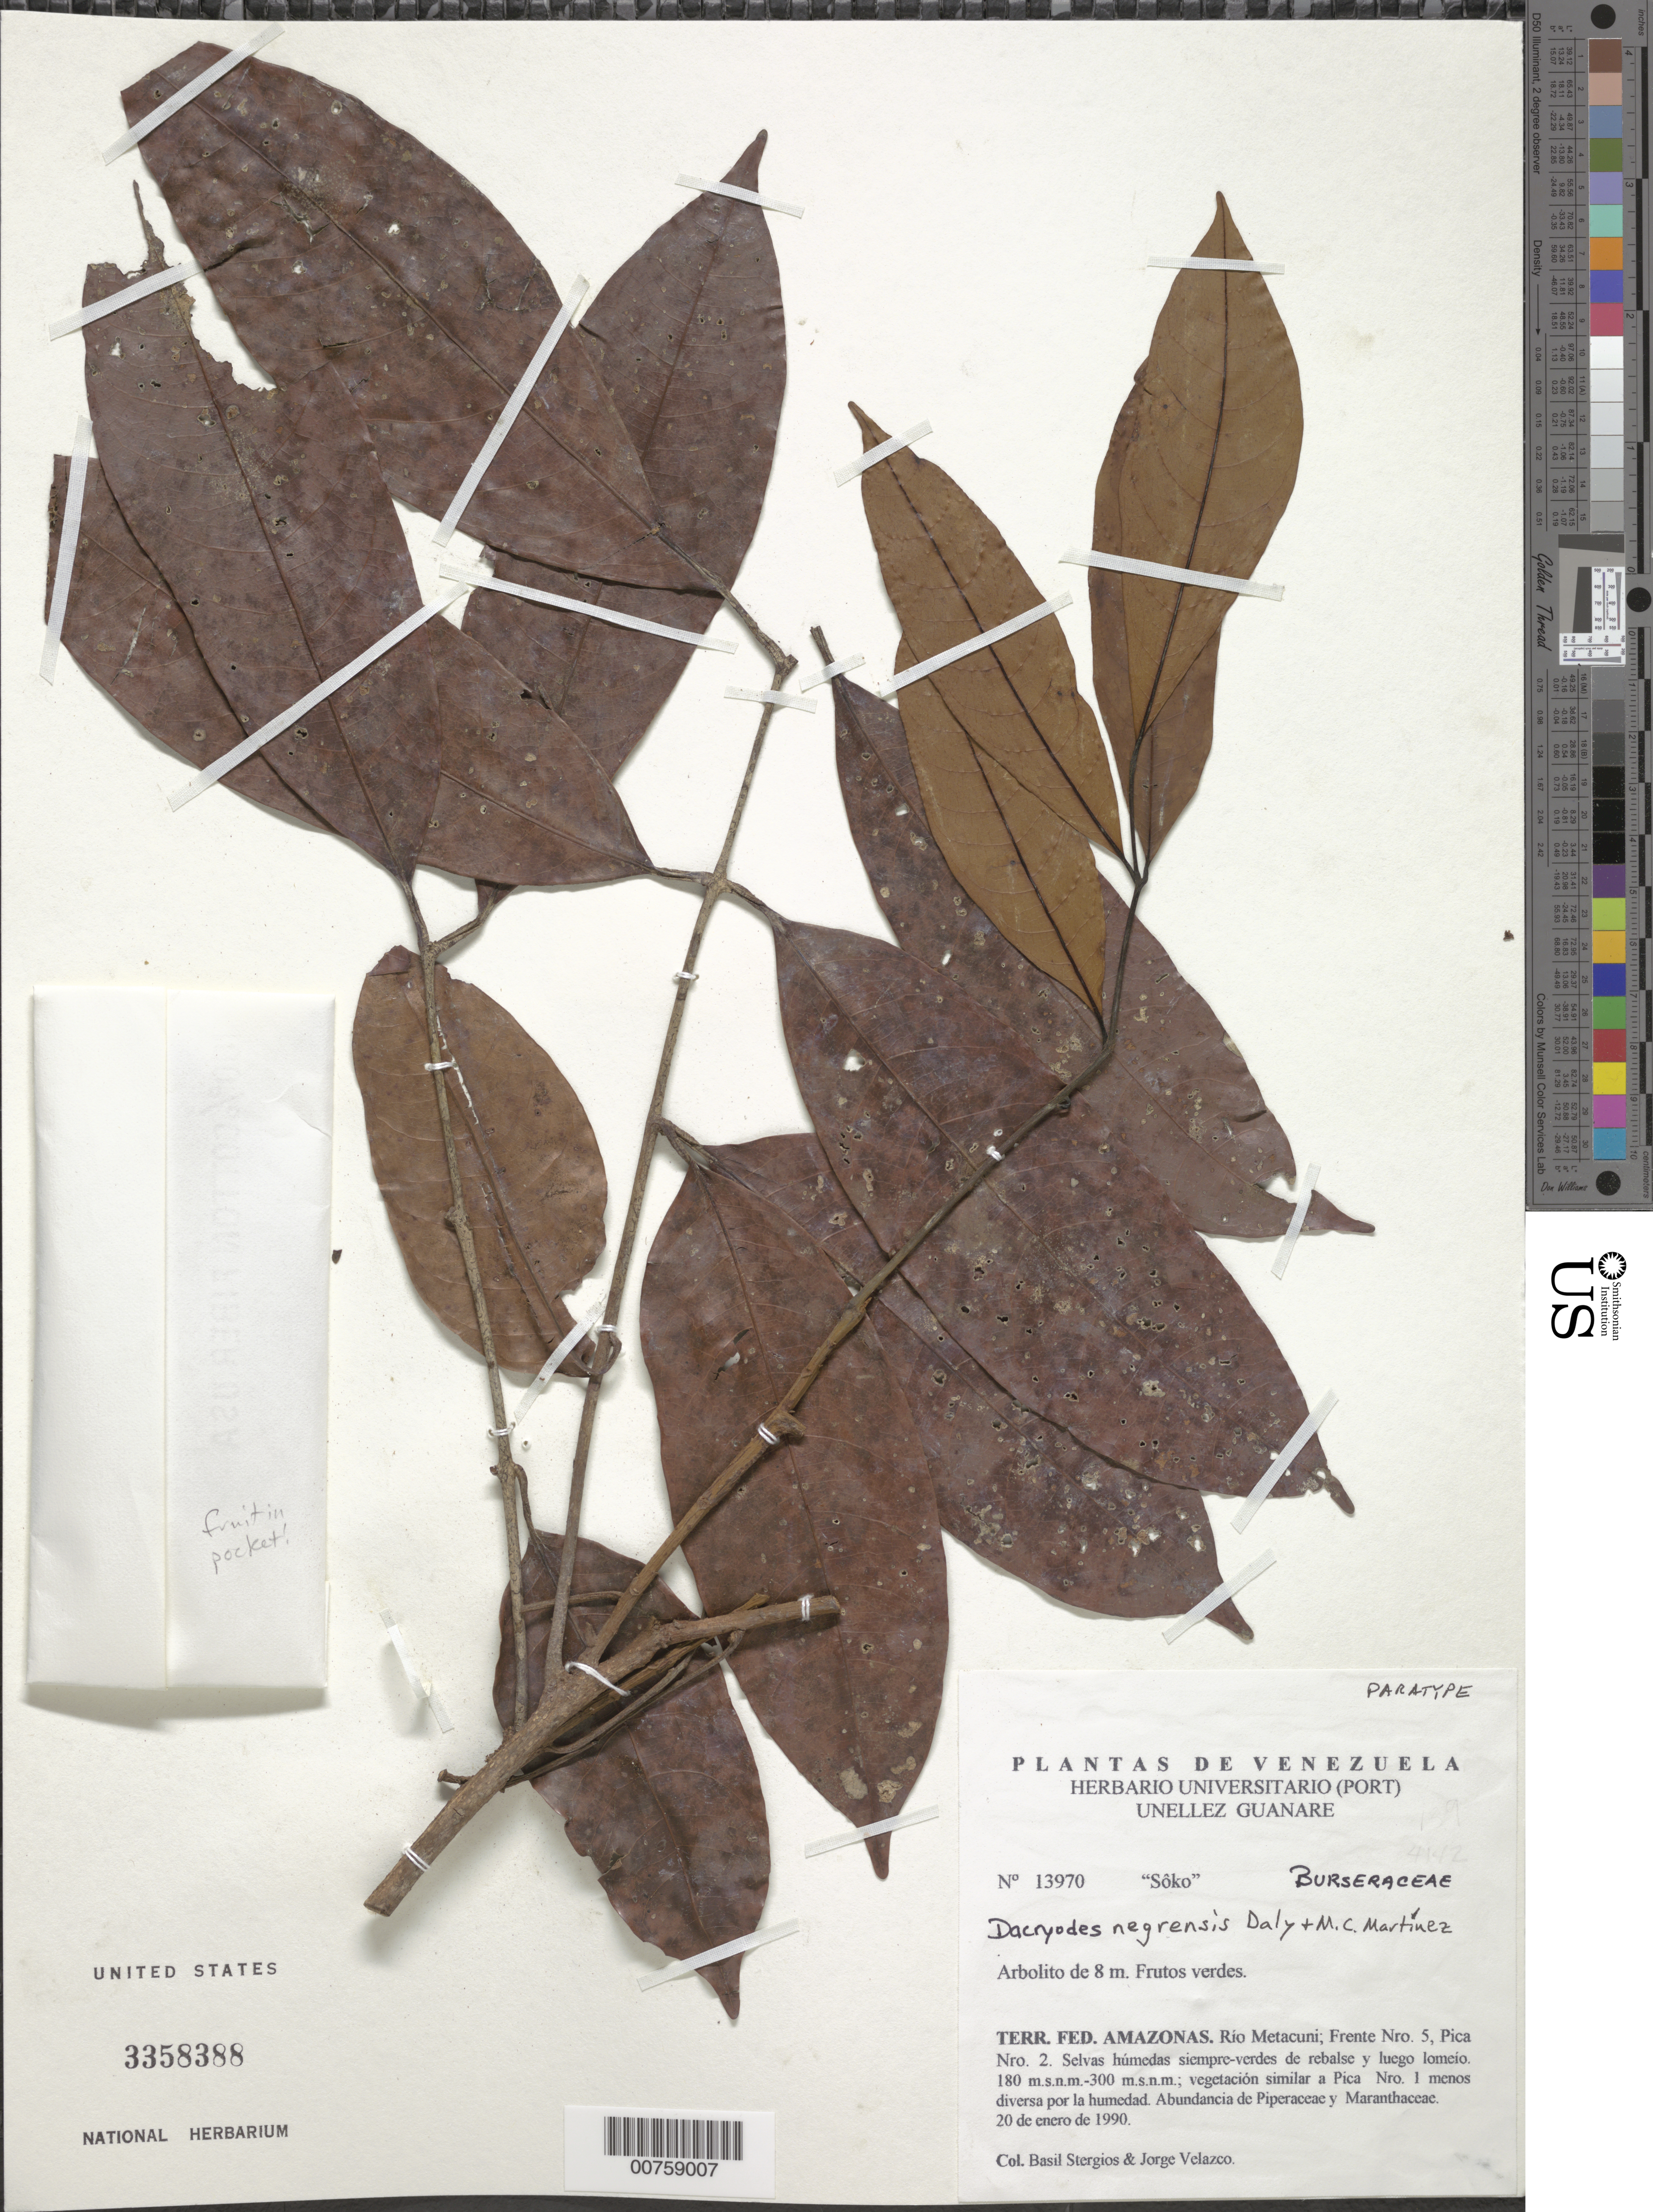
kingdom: Plantae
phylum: Tracheophyta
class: Magnoliopsida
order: Sapindales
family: Burseraceae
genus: Dacryodes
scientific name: Dacryodes negrensis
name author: Daly & M.C. Martínez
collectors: B. G. Stergios & J. Velazco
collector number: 13970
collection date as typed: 20-Jan-90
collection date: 1990-01-20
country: Venezuela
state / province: Amazonas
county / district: Alto Orinoco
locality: Río Metacuni; Frente No. 5, Pica No. 2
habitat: Selvas húmedas siempre-verdes de rebalse y luego lomeio; vegetación similar a Pica no 1 menos diversa por la húmedad; abundancia de Piperac. y Maranth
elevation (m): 180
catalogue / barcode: US 3358388